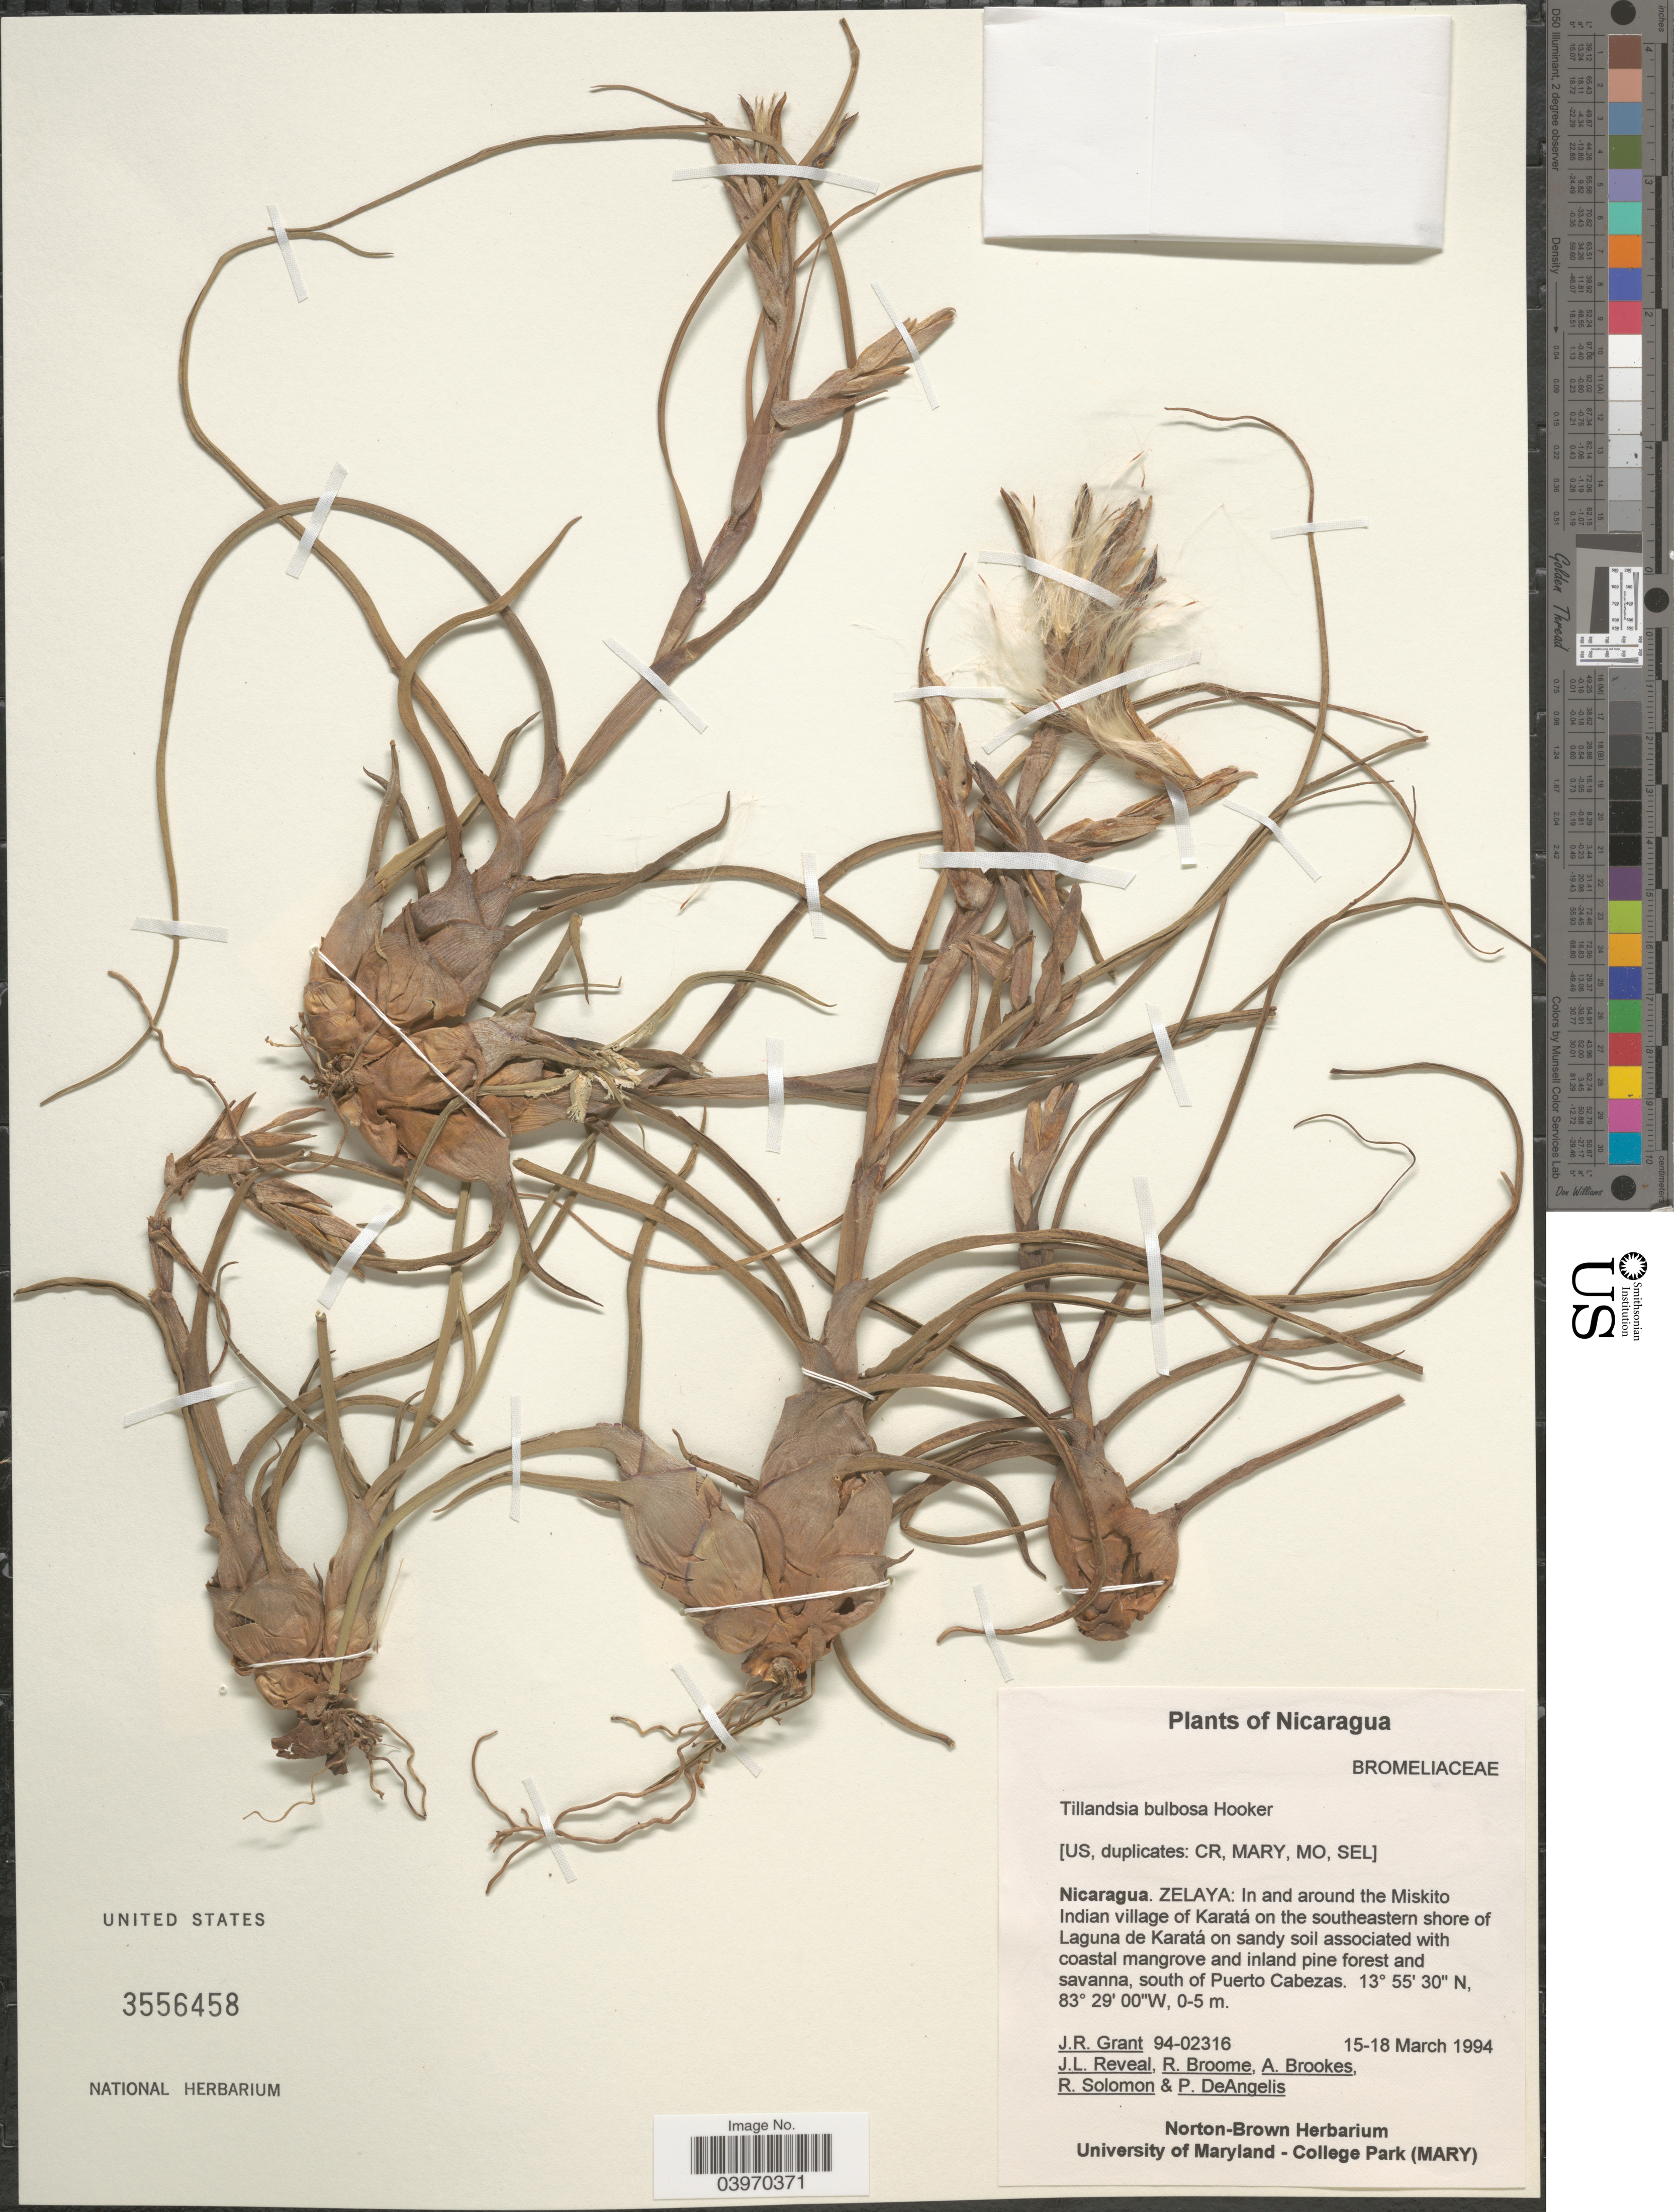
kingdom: Plantae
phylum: Tracheophyta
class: Liliopsida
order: Poales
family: Bromeliaceae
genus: Tillandsia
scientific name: Tillandsia bulbosa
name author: Hook.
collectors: J. Grant, J. L. Reveal, R. Broome, A. Brookes & et al.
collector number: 94-02316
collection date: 1994-03-15/1994-03-18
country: Nicaragua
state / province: Atlántico Norte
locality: Zelaya: In and around the Miskito Indian village of Karatá on the southeastern shore of Laguna de Karatá on sandy soil associated with coastal mangrove and inland pine forest and savanna, south of Puerto Cabezas.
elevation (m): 0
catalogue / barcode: US 3556458